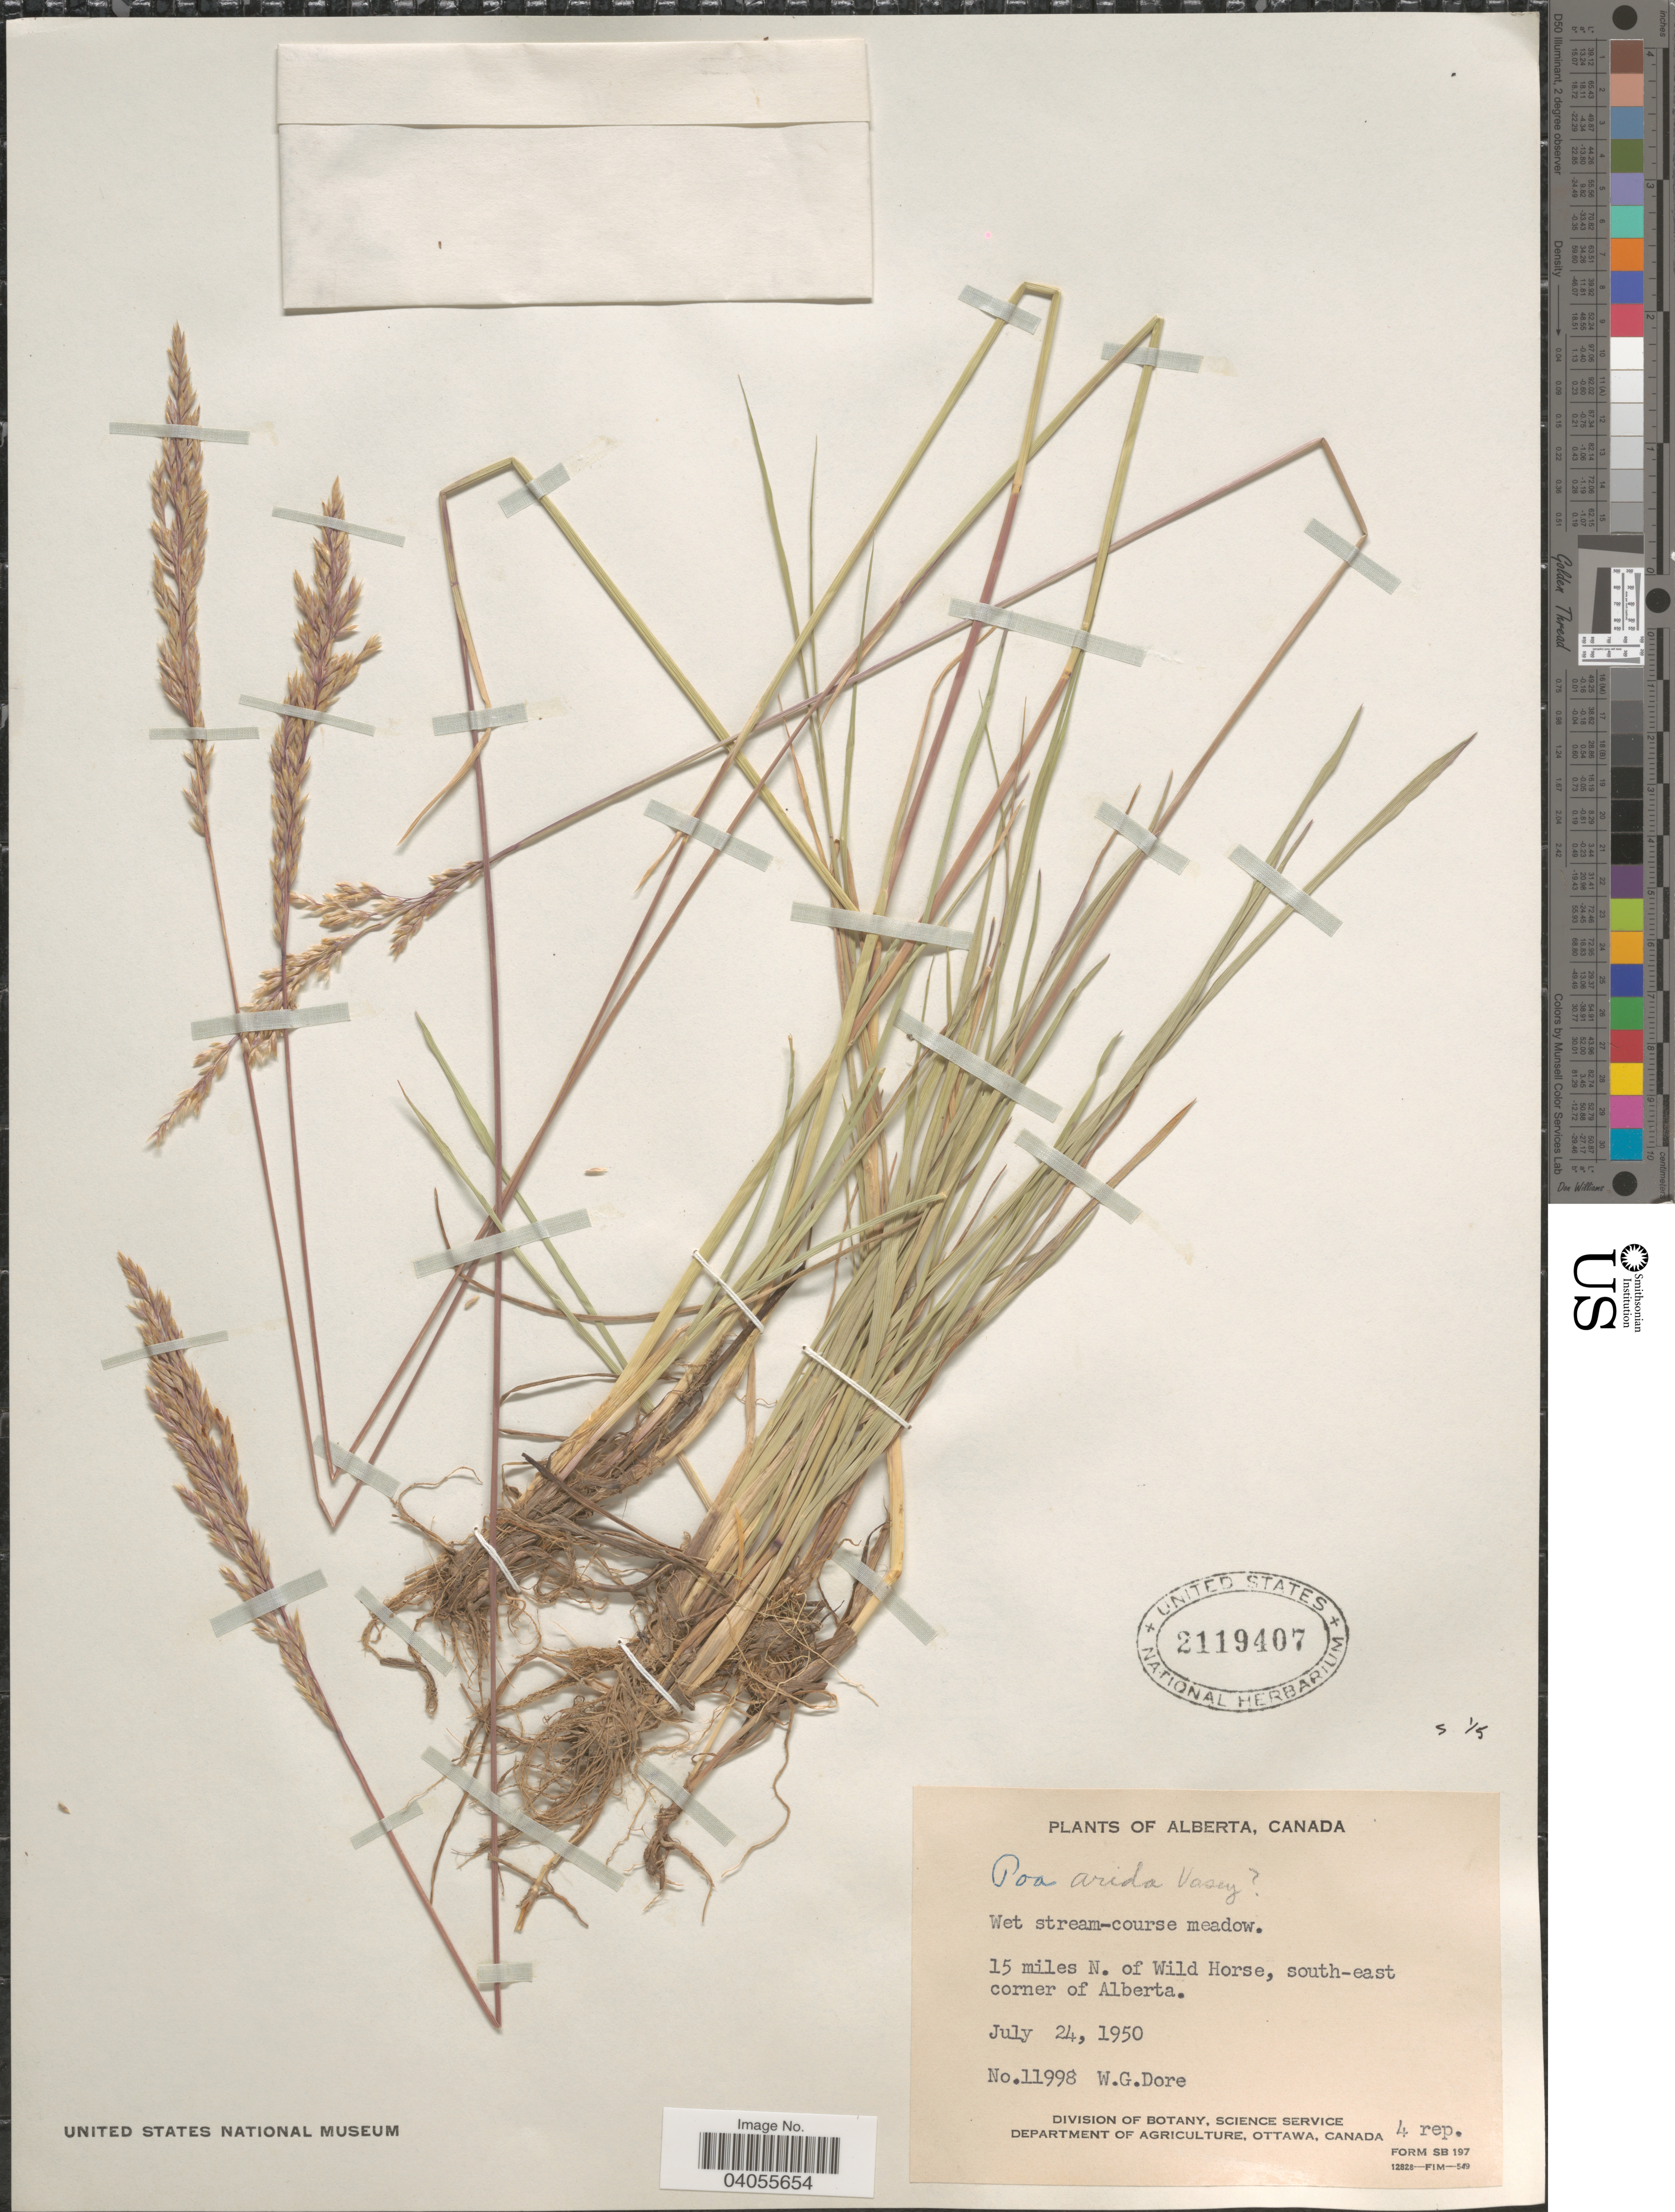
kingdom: Plantae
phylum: Tracheophyta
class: Liliopsida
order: Poales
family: Poaceae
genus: Poa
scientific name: Poa arida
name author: Vasey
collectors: W. Dore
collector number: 11998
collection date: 1950-07-24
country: Canada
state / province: Alberta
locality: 15 miles N. of Wild Horse, south-east corner of Alberta.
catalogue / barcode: US 2119407